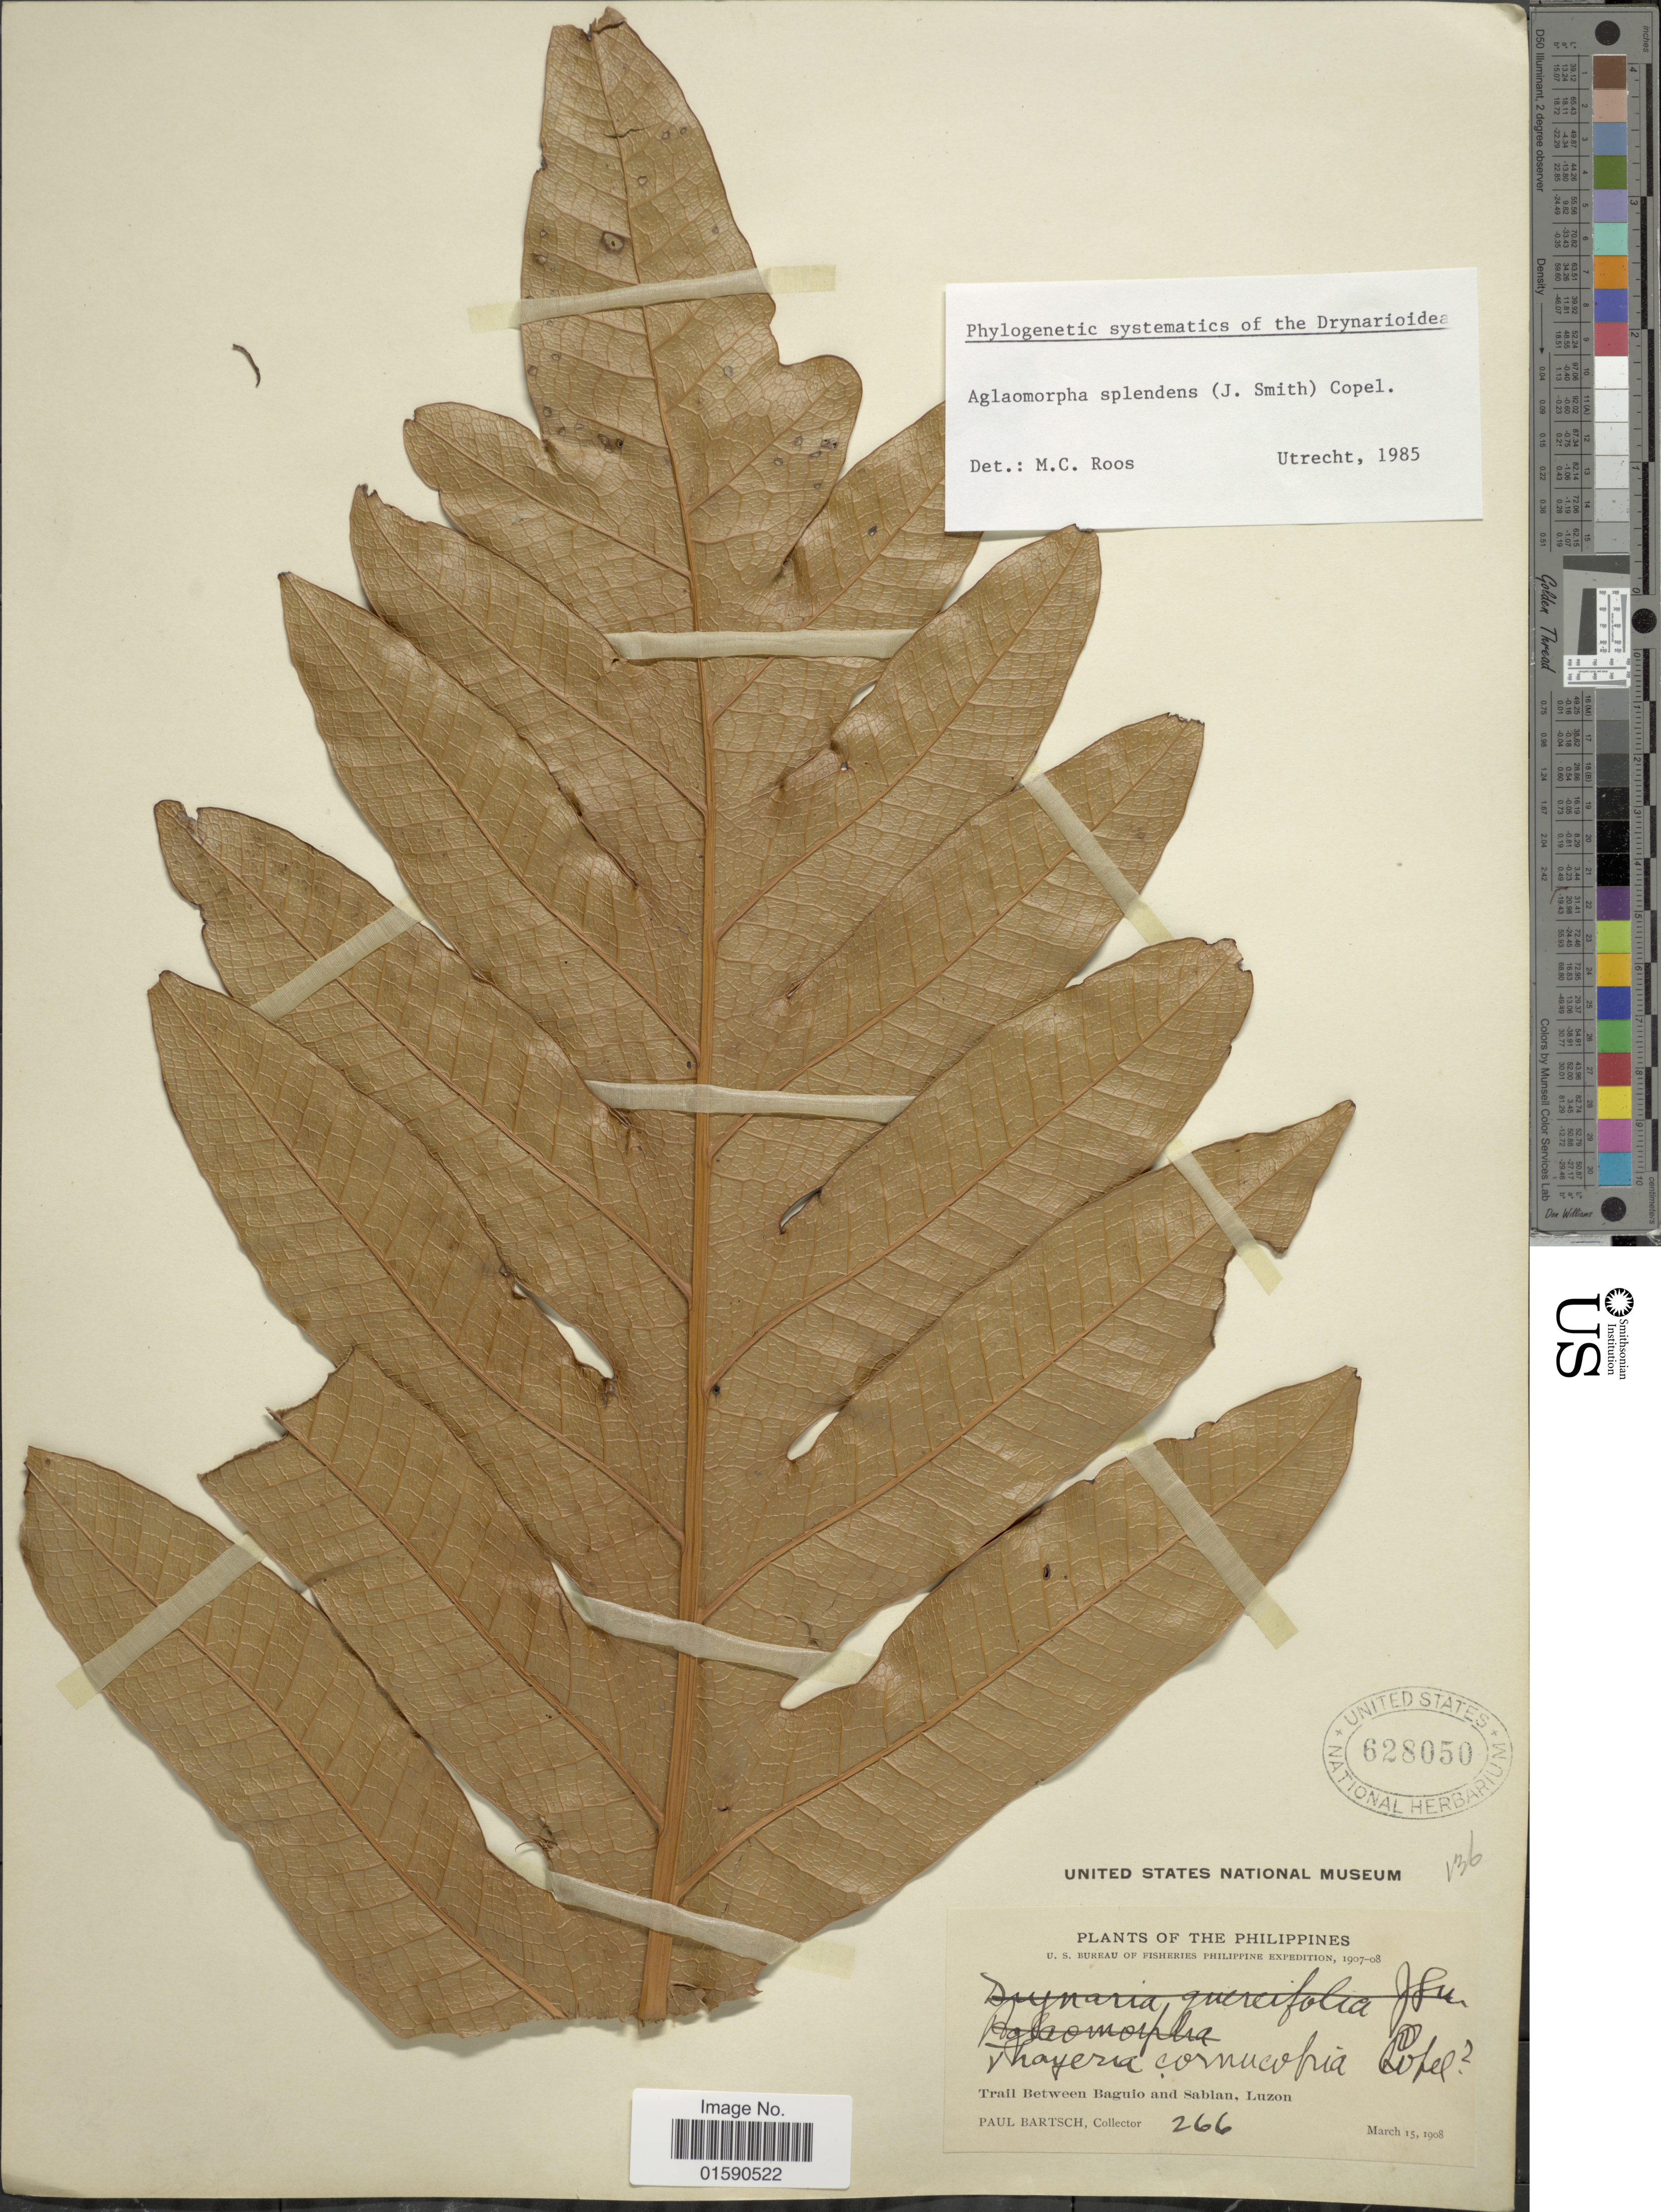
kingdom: Plantae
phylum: Tracheophyta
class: Polypodiopsida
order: Polypodiales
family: Polypodiaceae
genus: Aglaomorpha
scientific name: Aglaomorpha splendens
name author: (J. Sm.) Copel.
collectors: P. Bartsch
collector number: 266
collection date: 1908-03-15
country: Philippines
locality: Trail Between Baguio and Sabian, Luzon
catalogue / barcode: US 628050